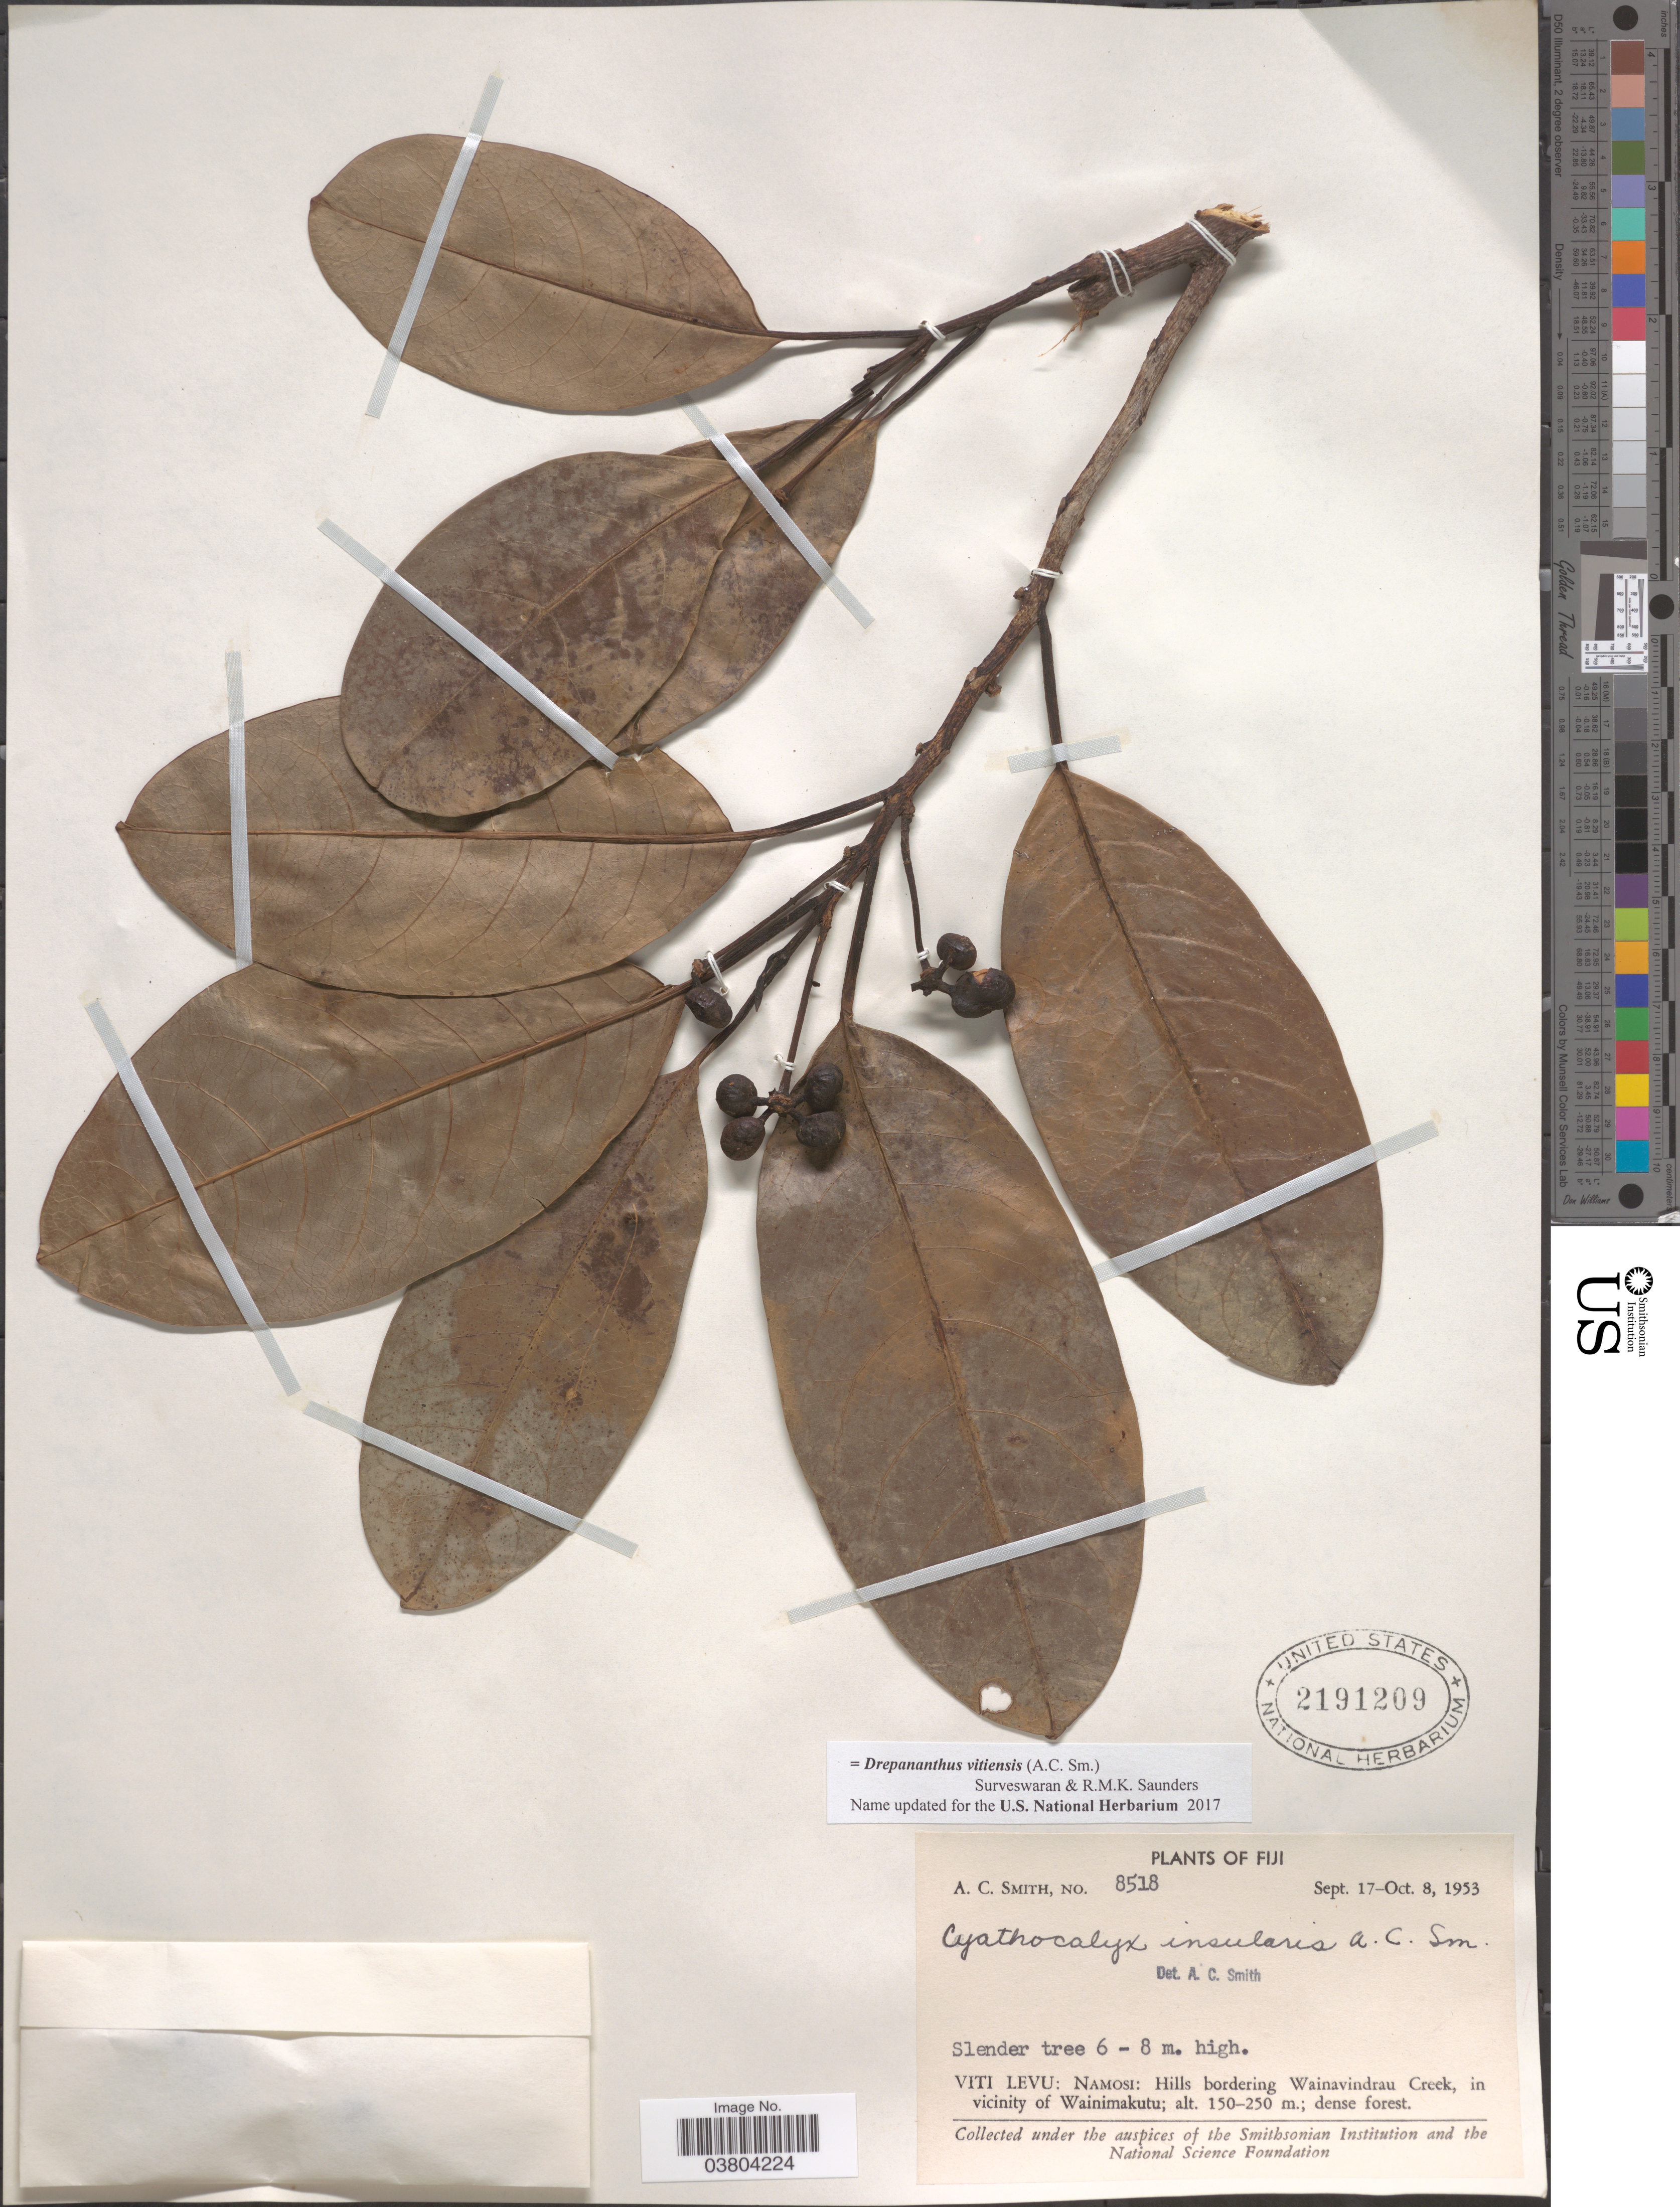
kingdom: Plantae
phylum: Tracheophyta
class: Magnoliopsida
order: Magnoliales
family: Annonaceae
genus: Drepananthus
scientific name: Drepananthus vitiensis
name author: (A.C. Sm.) Surveswaran & R.M.K. Saunders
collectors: A. C. Smith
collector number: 8518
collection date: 1953-09-17/1953-10-08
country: Fiji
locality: Viti Levu: Namosi: Hills bordering Wainavindrau Creek, in vicinity of Wainimakutu.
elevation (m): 150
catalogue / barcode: US 2191209